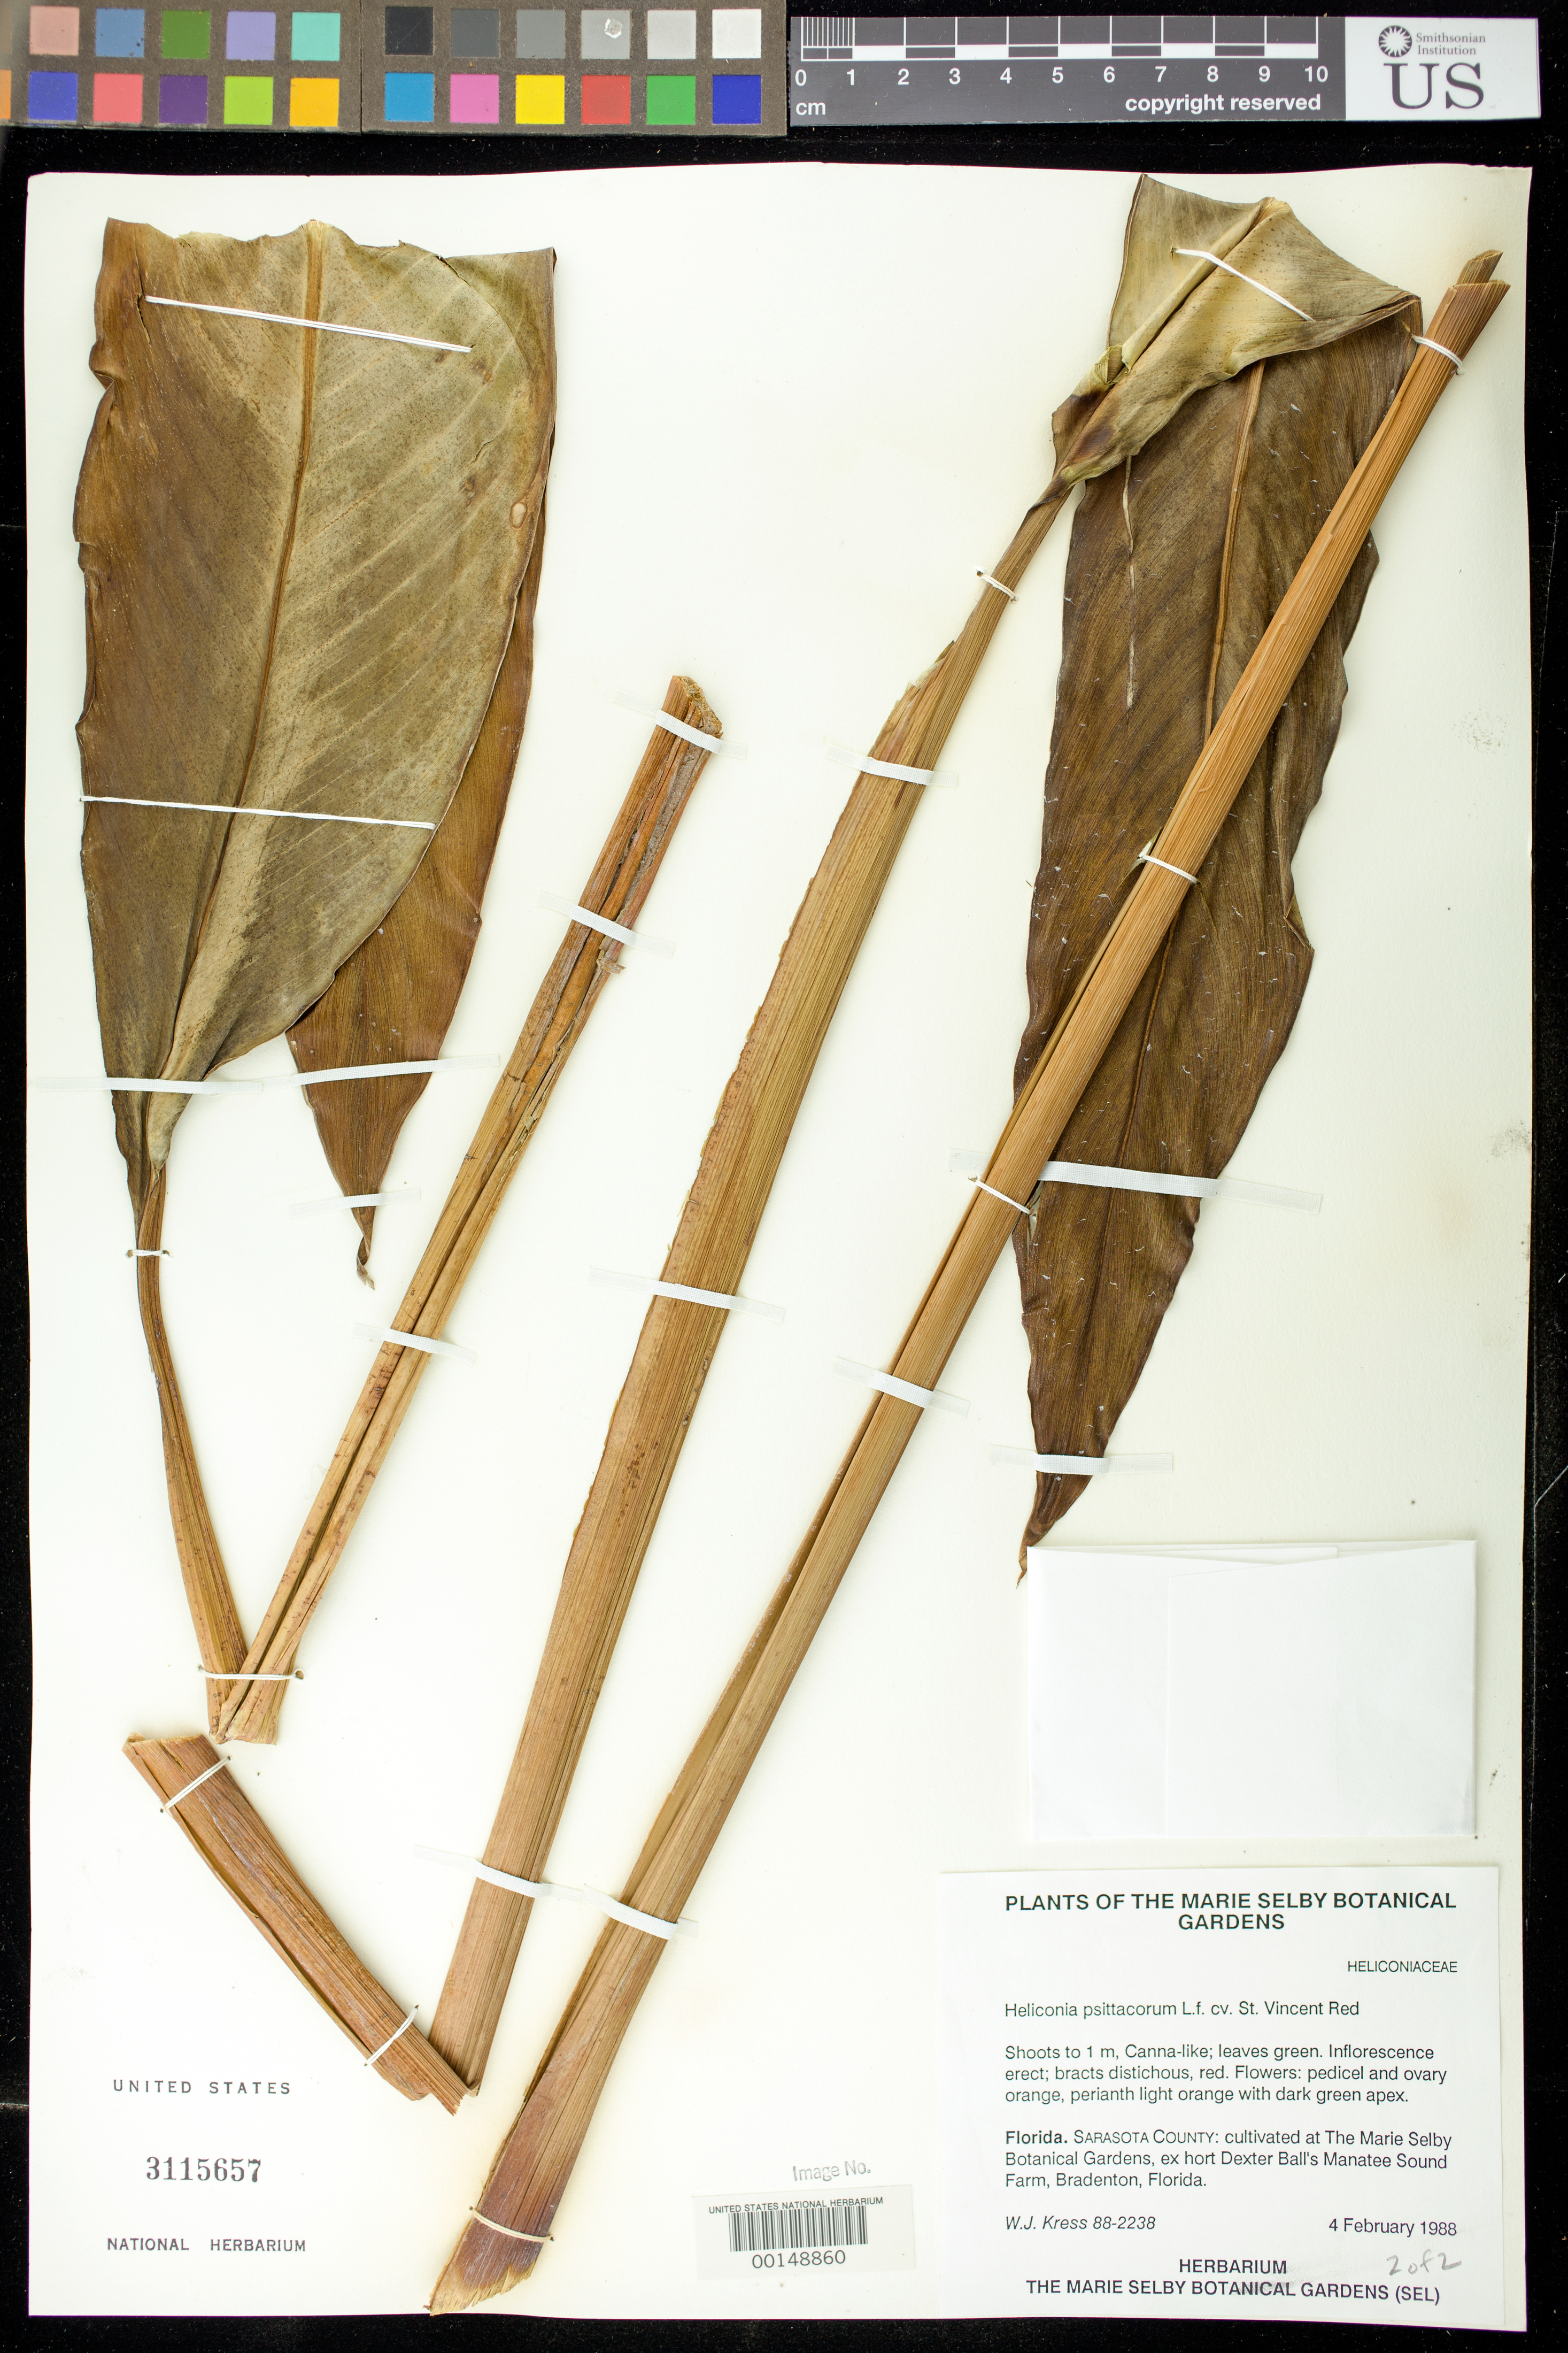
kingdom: Plantae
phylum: Tracheophyta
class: Liliopsida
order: Zingiberales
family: Heliconiaceae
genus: Heliconia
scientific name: Heliconia psittacorum 'St. Vincent Red'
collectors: W. J. Kress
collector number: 88-2238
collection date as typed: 04 Feb 1988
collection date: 1988-02-04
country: United States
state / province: Florida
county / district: Sarasota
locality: Marie selby botanical gardens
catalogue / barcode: US 3115657